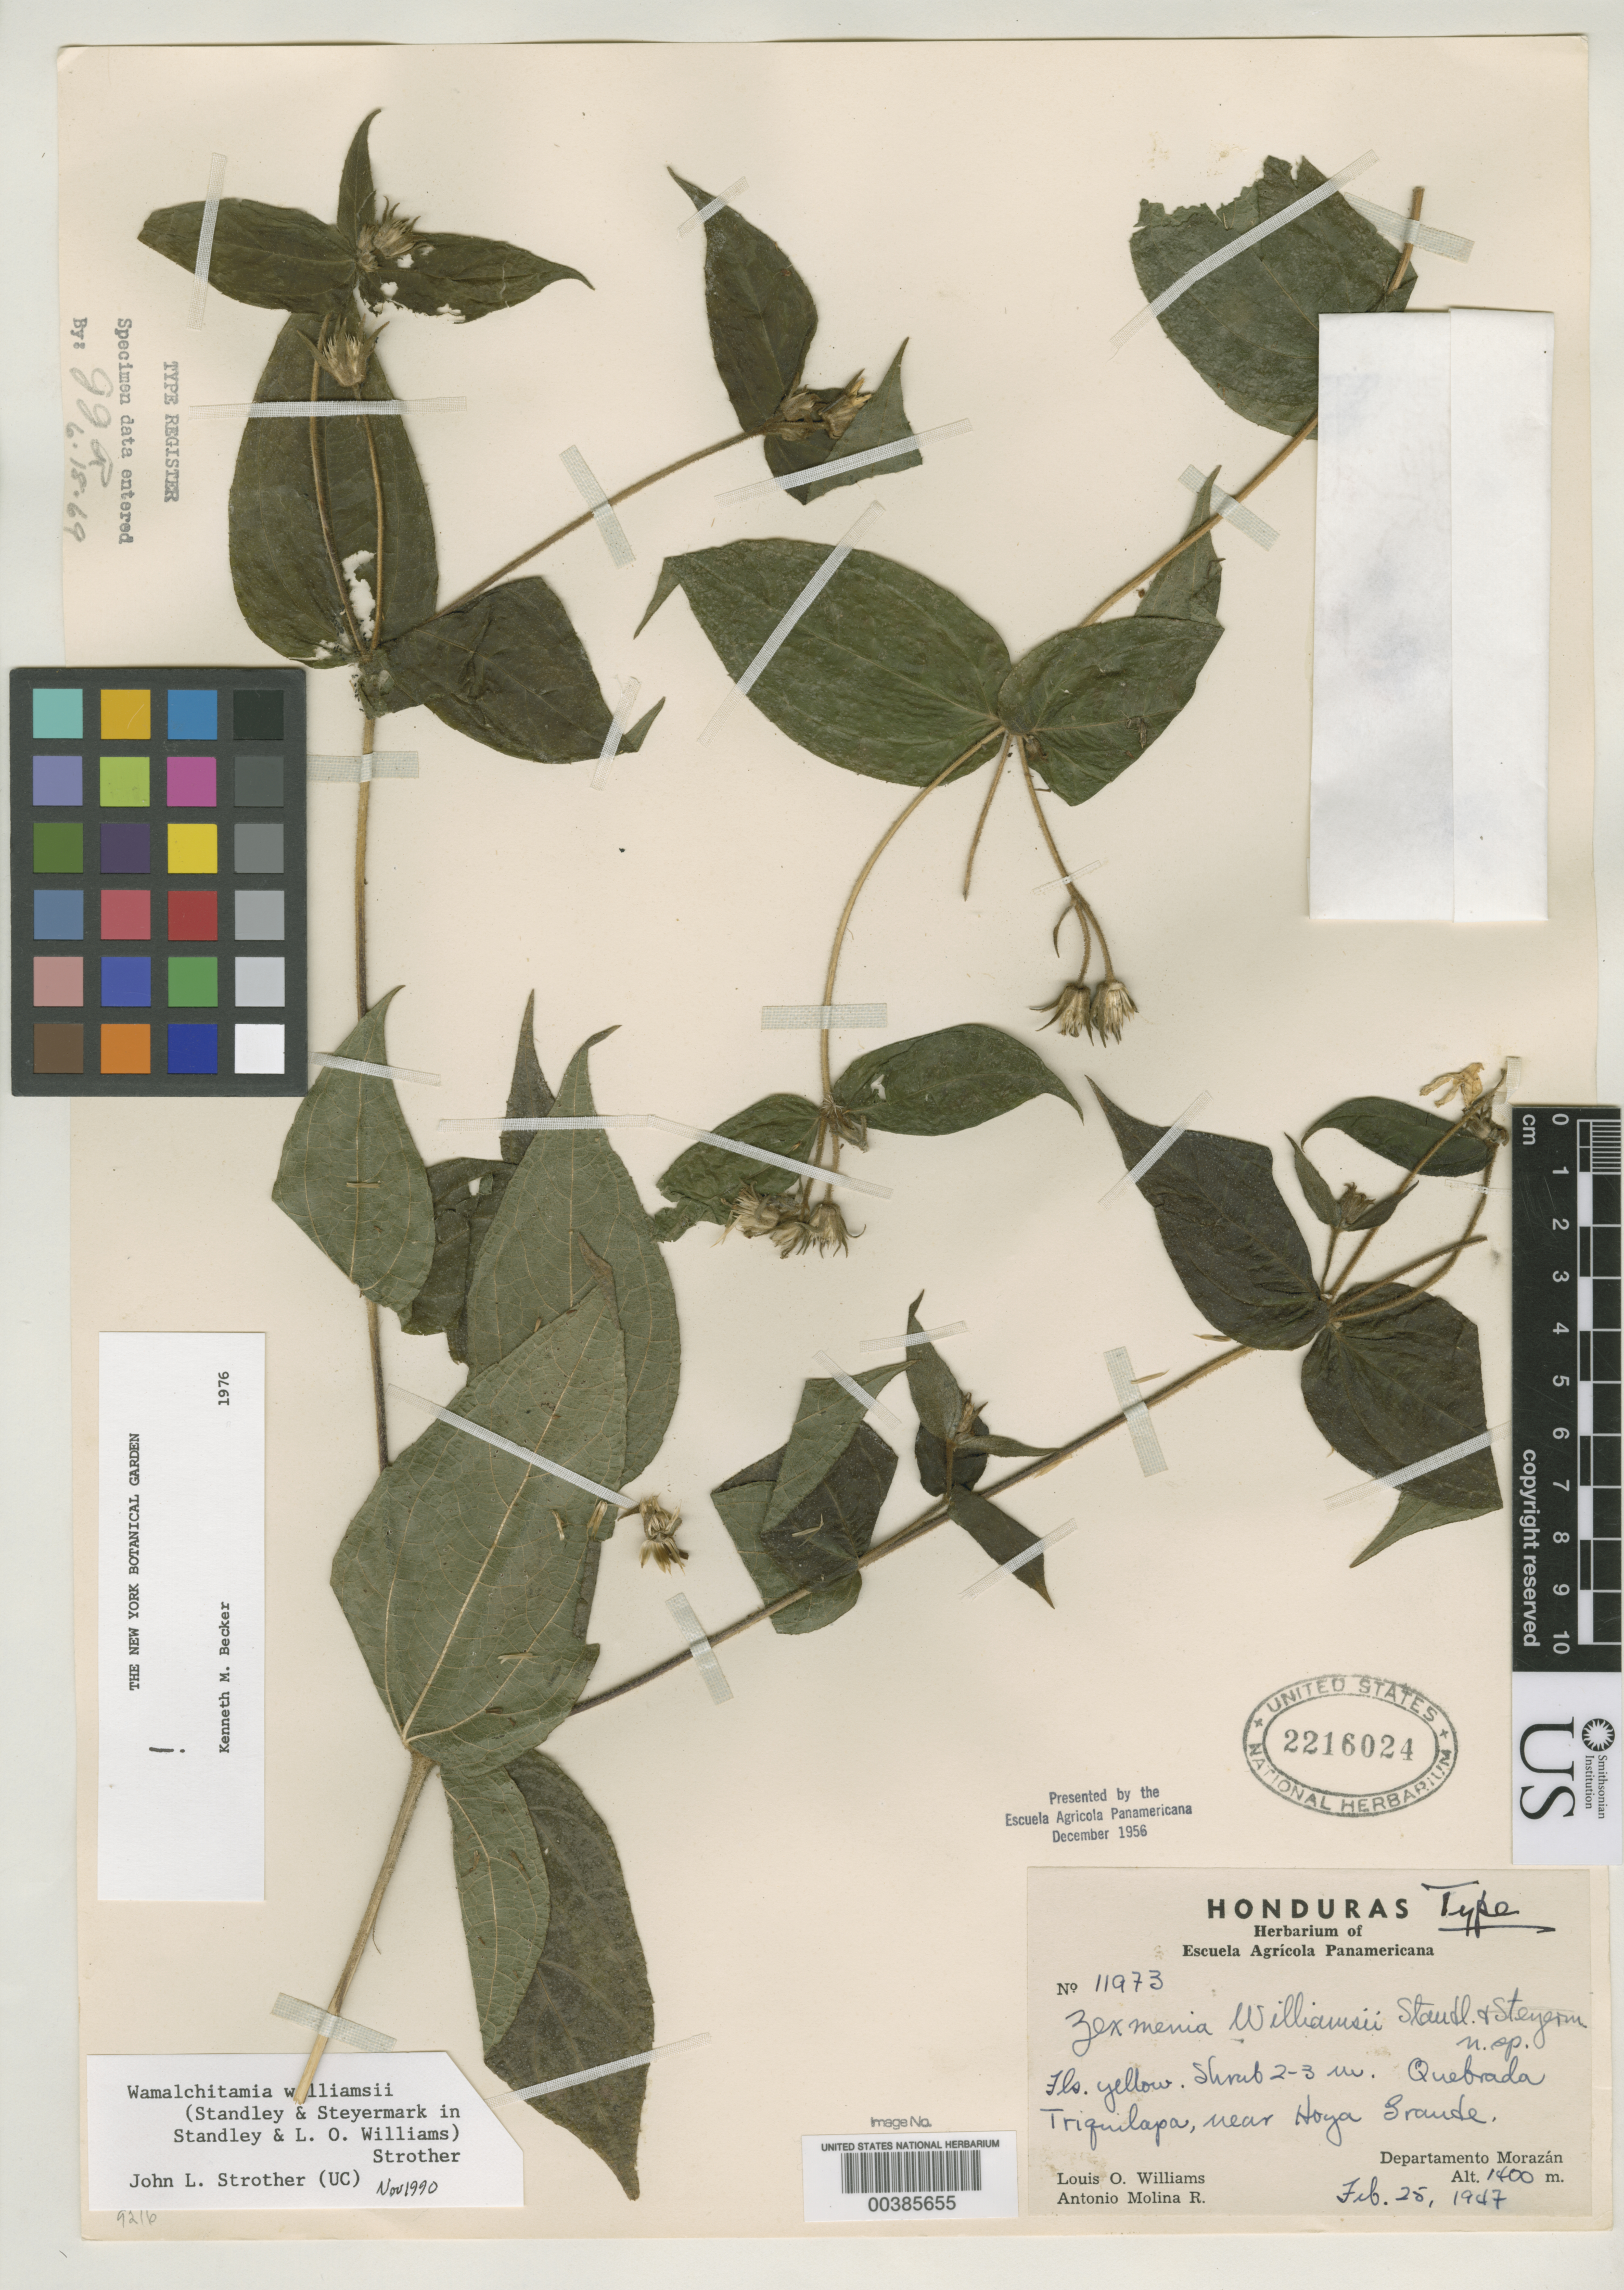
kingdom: Plantae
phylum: Tracheophyta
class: Magnoliopsida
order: Asterales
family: Asteraceae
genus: Zexmenia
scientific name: Zexmenia williamsii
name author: Standl. & Steyerm.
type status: Holotype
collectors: L. O. Williams & A. Molina R.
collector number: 11973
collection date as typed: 25 Feb 1947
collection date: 1947-02-25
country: Honduras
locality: Quebrada Triquilapa near Hoya Grande.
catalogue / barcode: US 2216024